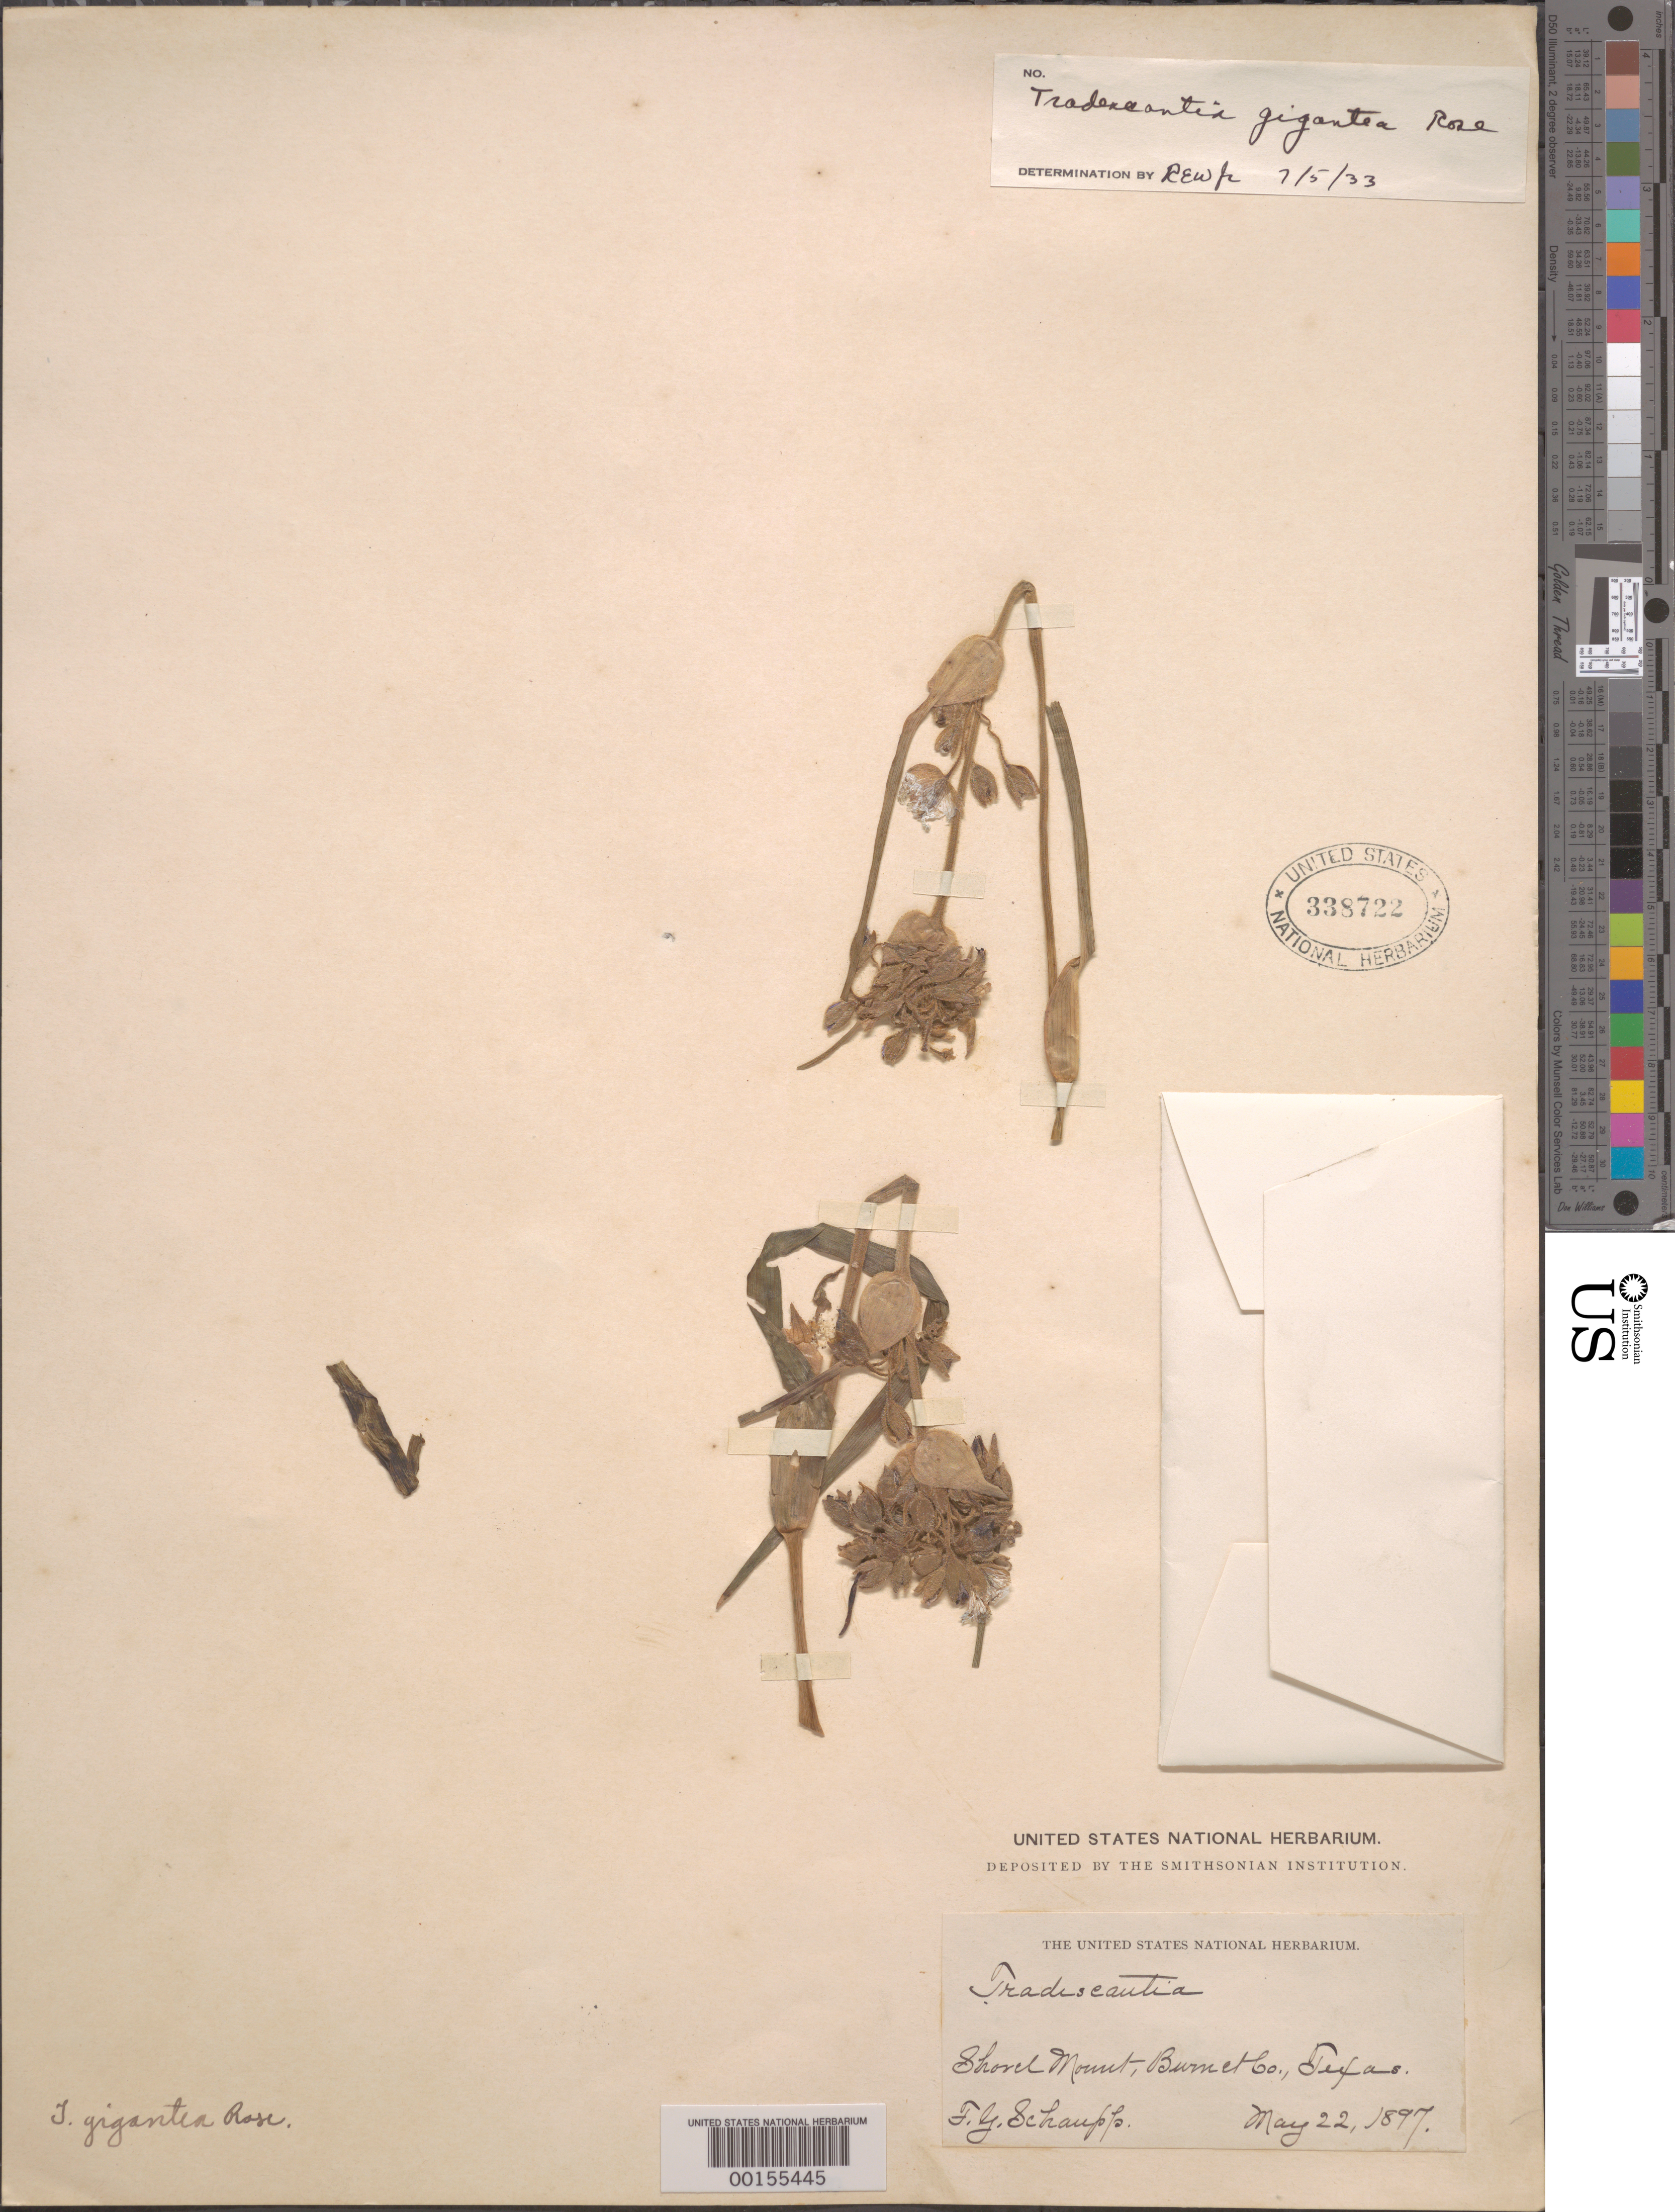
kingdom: Plantae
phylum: Tracheophyta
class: Liliopsida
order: Commelinales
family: Commelinaceae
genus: Tradescantia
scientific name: Tradescantia gigantea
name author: Rose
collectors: F. Schaupp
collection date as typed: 22 May 1897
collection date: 1897-05-22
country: United States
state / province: Texas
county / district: Burnet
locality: Shorel mount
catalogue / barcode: US 338722